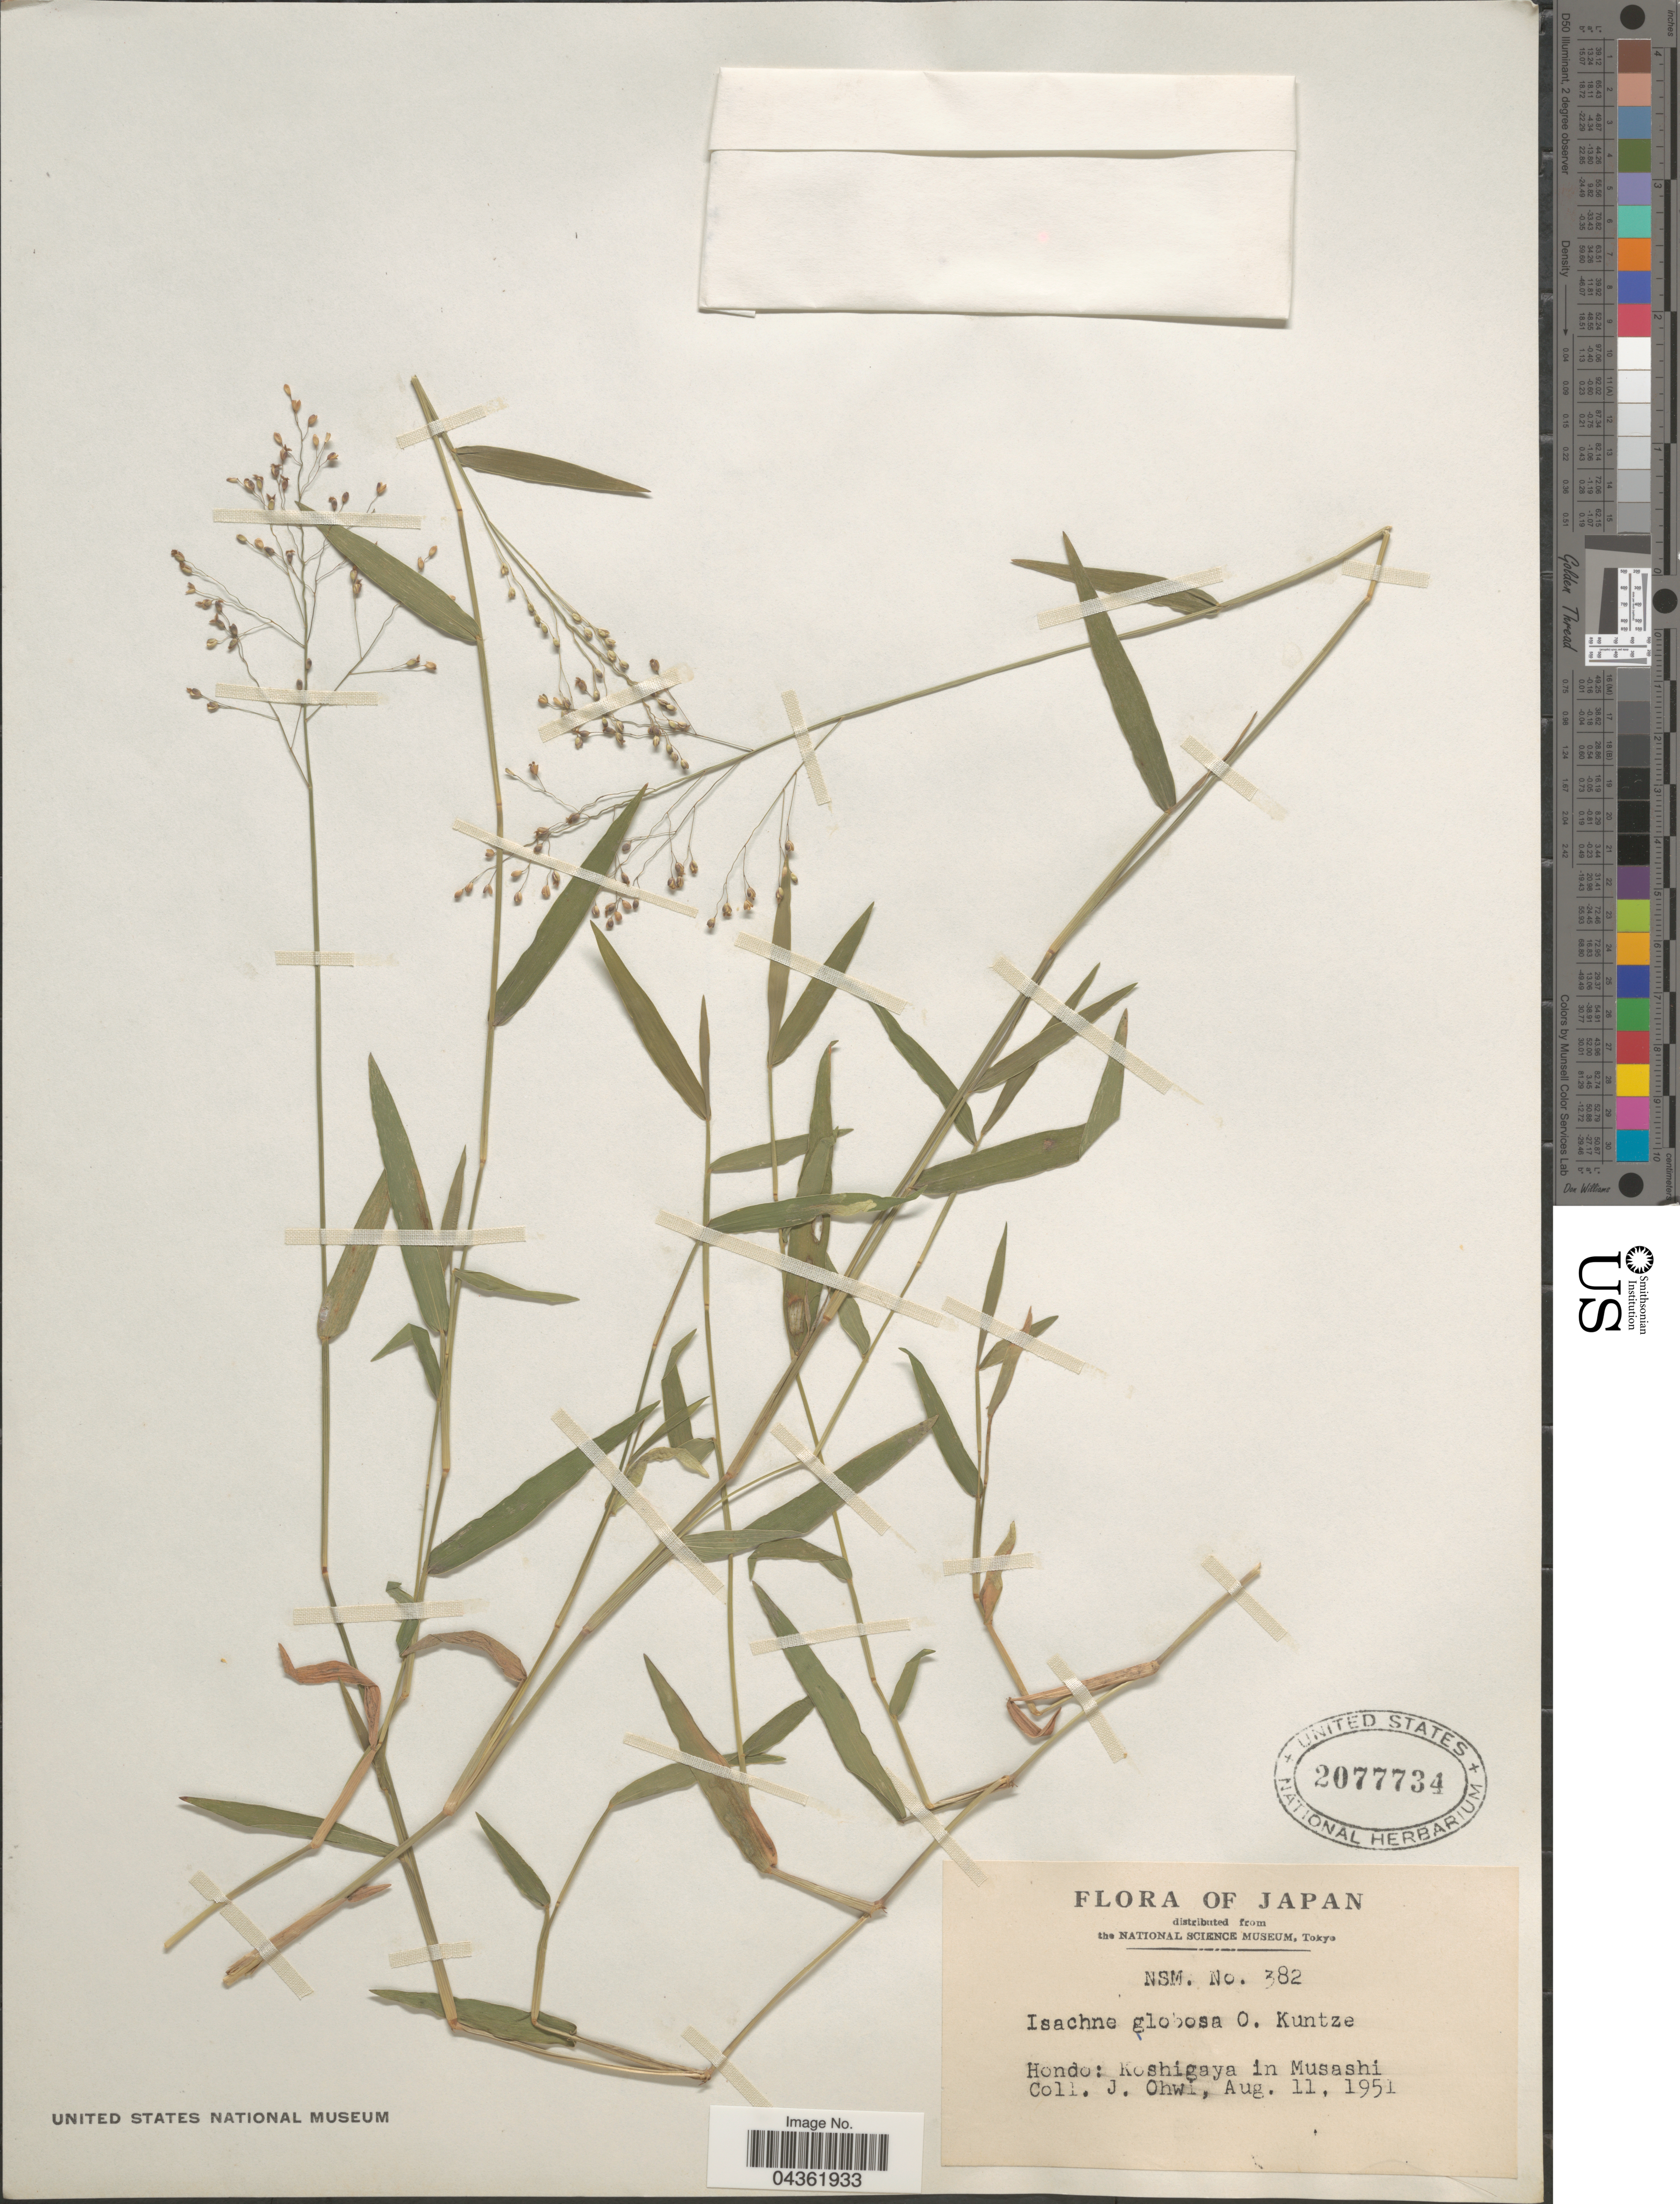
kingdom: Plantae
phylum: Tracheophyta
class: Liliopsida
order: Poales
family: Poaceae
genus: Isachne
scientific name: Isachne globosa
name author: (Thunb.) Kuntze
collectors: J. Ohwi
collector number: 382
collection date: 1951-08-11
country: Japan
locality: Hondo: Koshigaya in Musashi.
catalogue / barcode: US 2077734